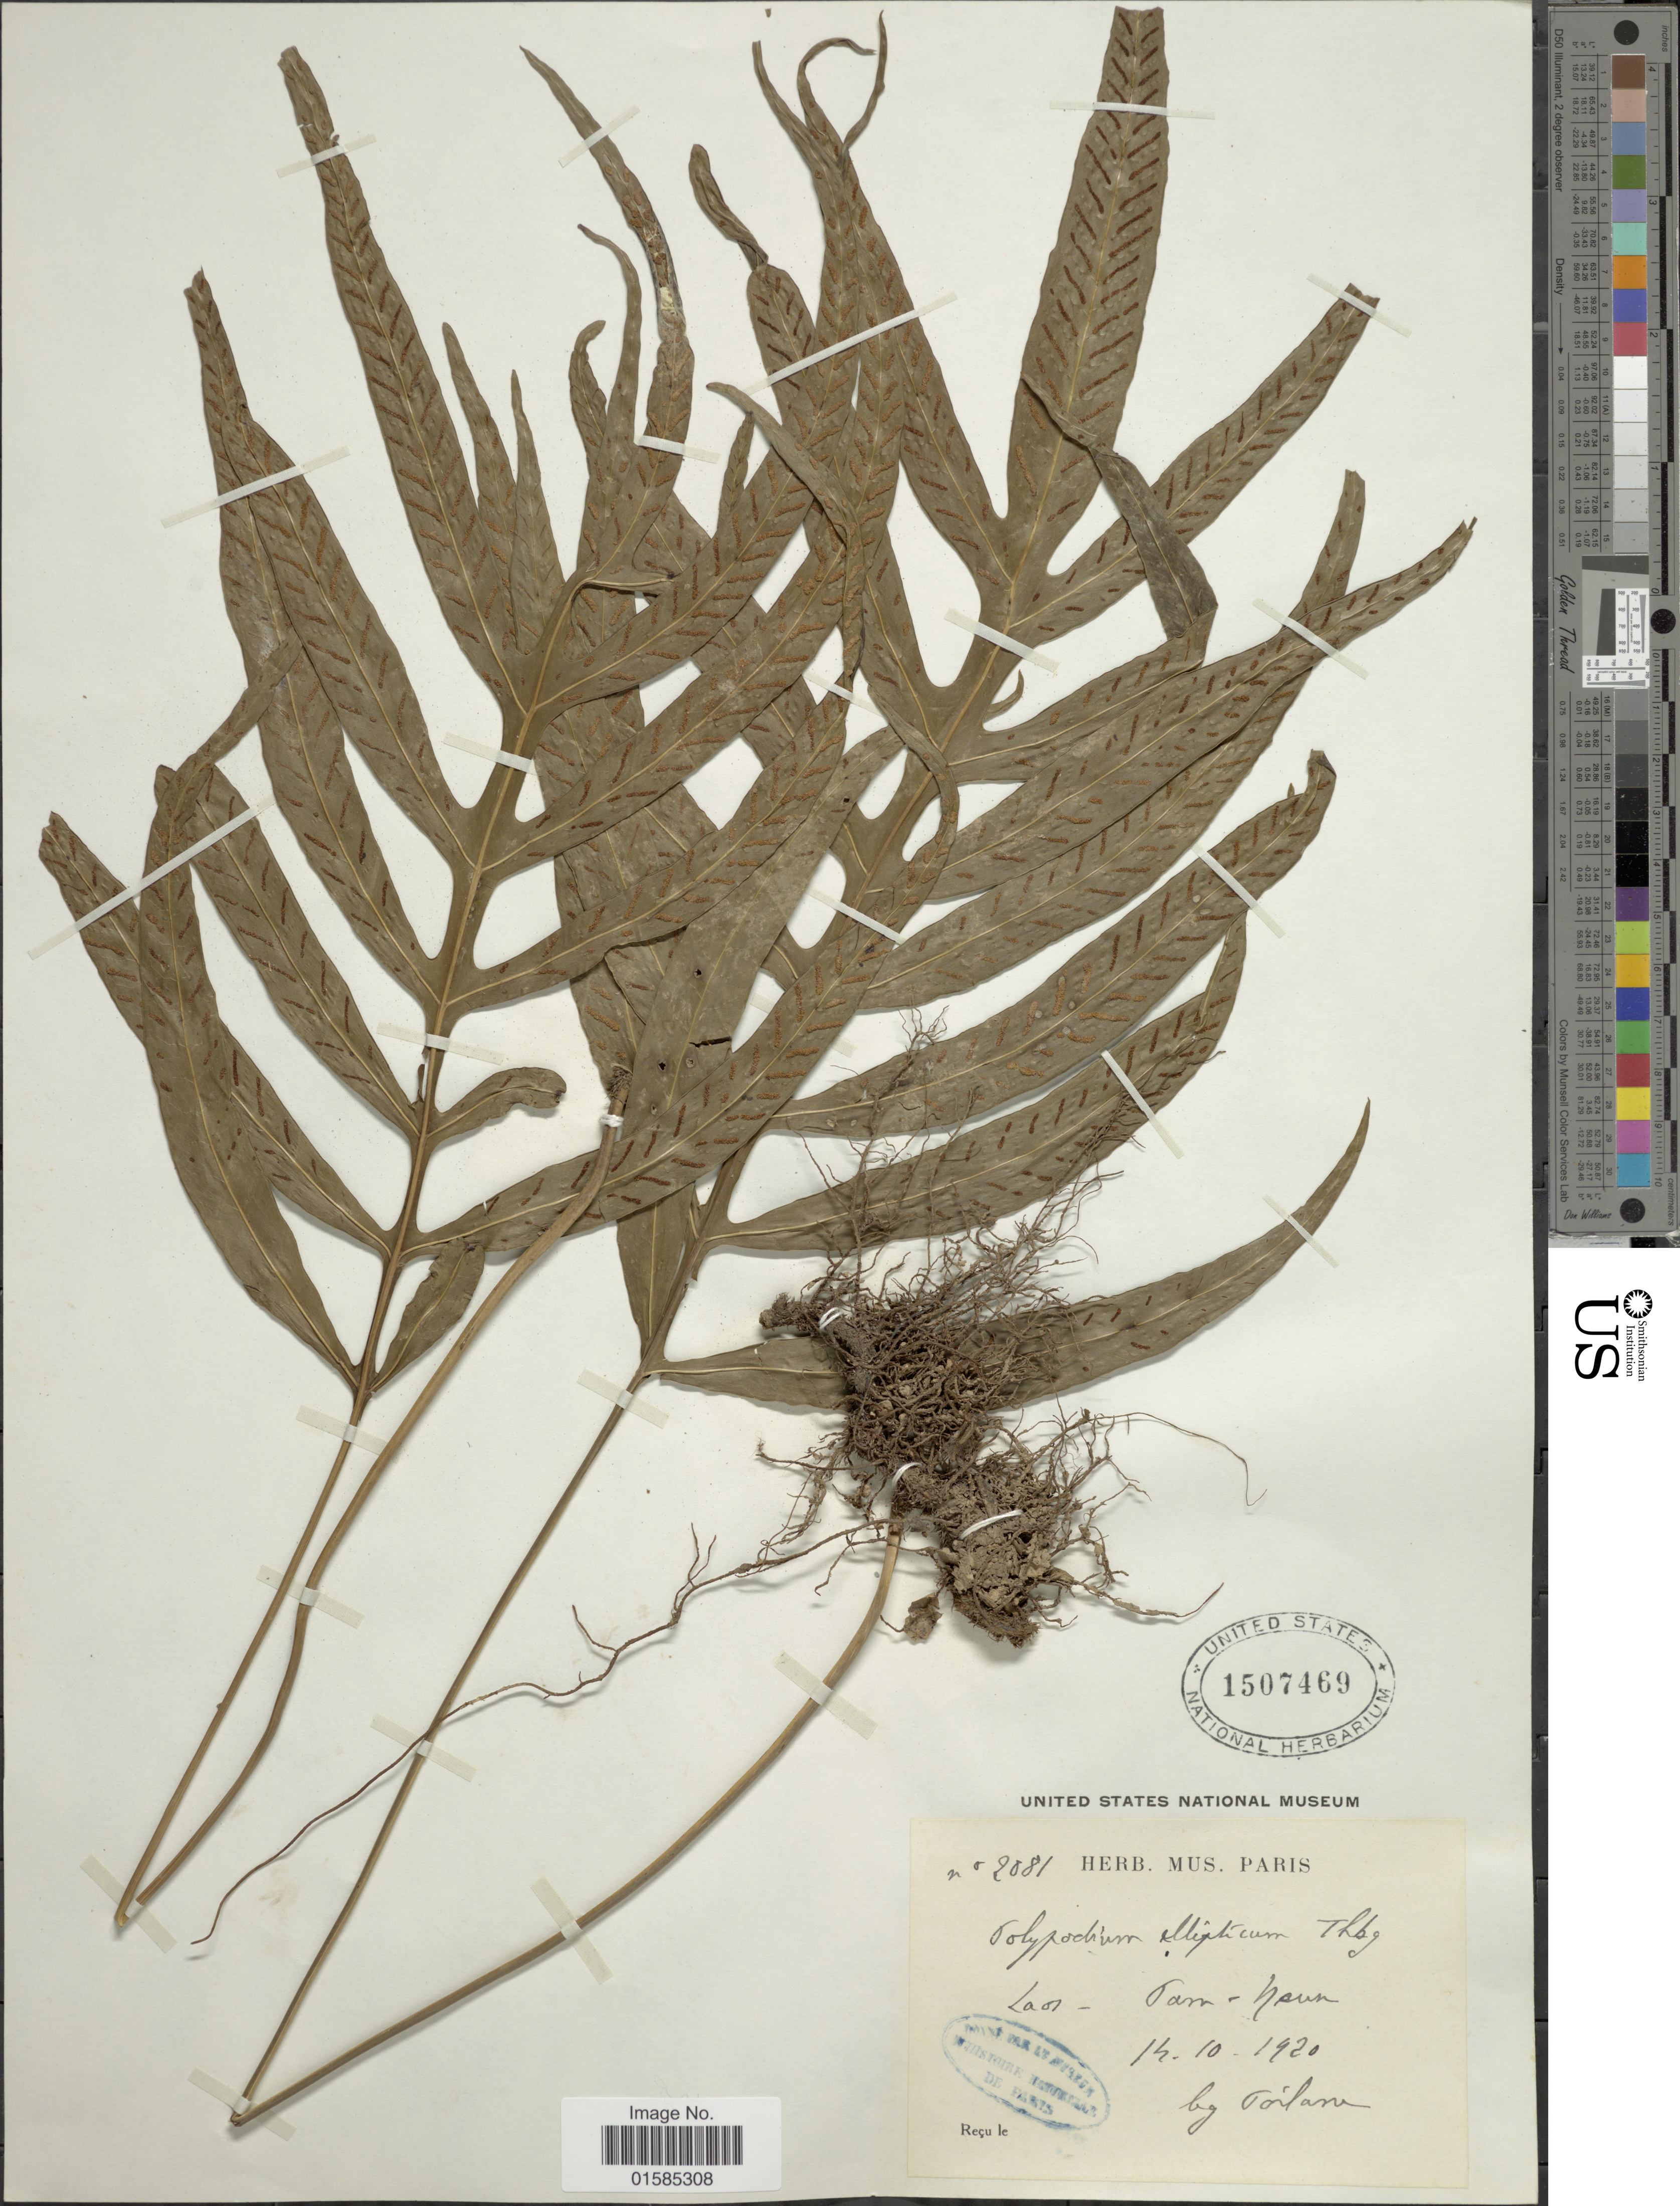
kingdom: Plantae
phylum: Tracheophyta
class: Polypodiopsida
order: Polypodiales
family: Polypodiaceae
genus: Leptochilus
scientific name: Leptochilus ellipticus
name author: (Thunb.) Noot.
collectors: -. Poilane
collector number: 2081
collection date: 1920-10-14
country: Laos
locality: Laoi-Tam-hown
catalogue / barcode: US 1507469